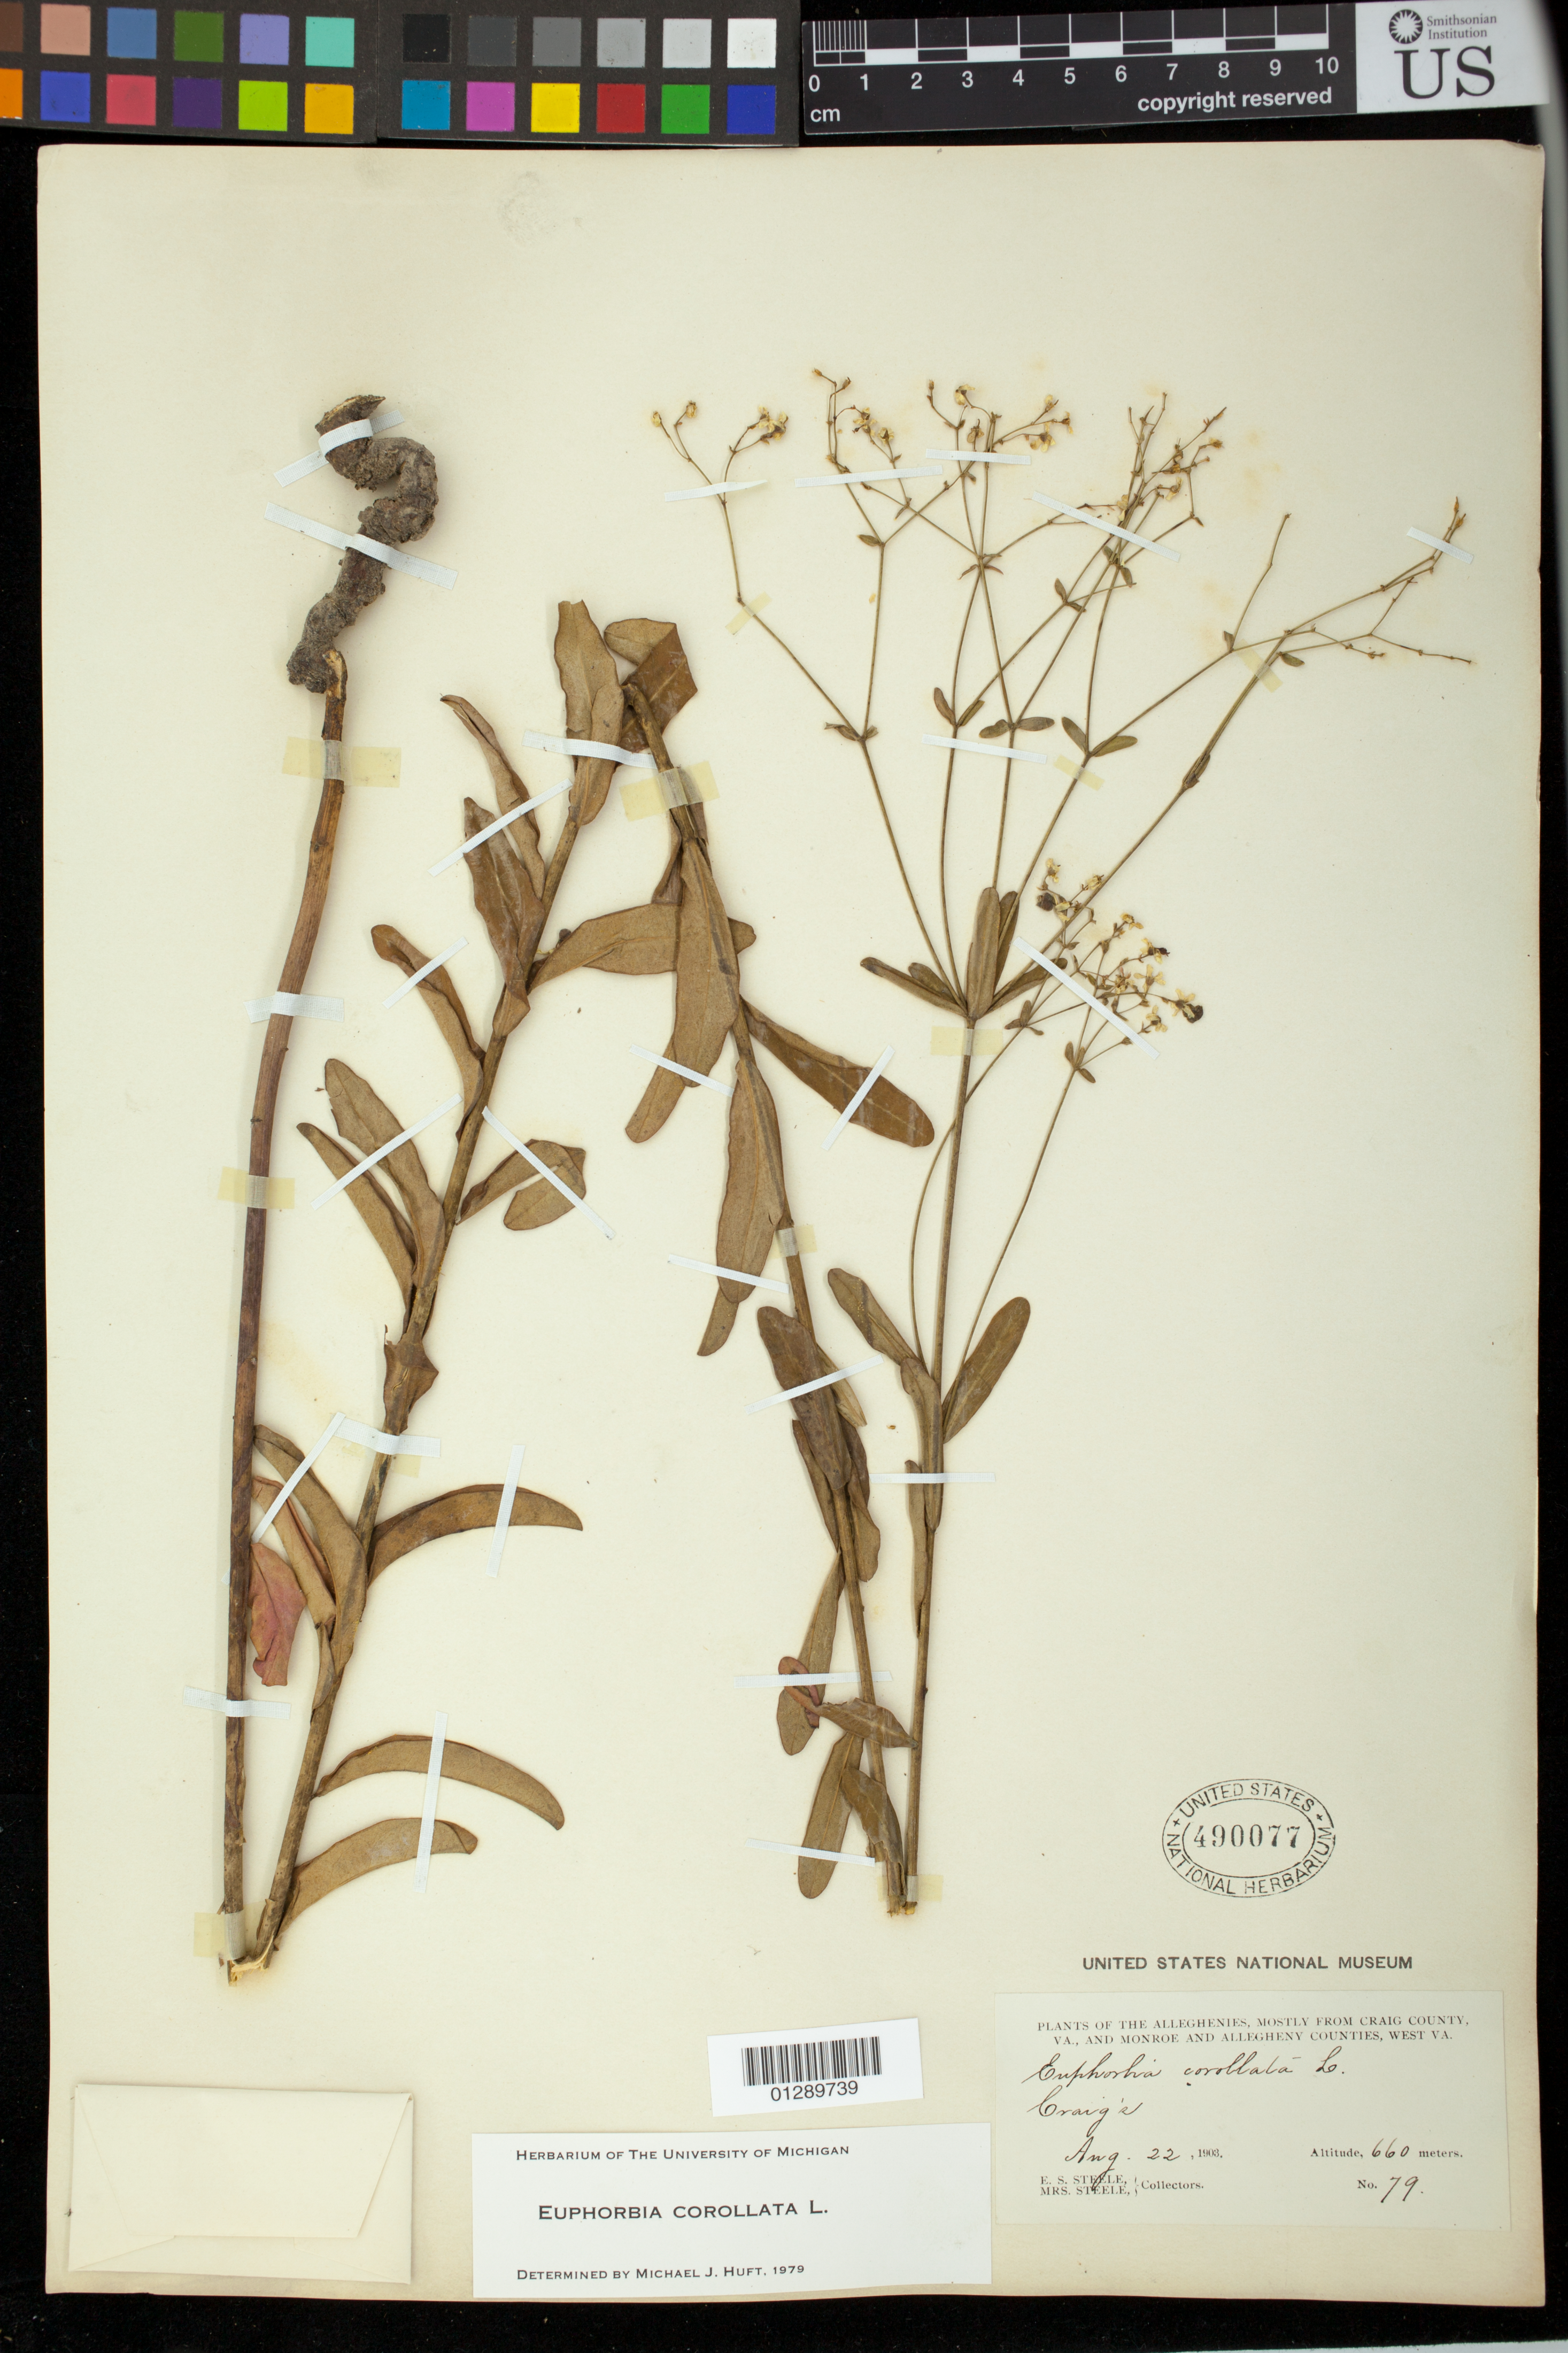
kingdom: Plantae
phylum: Tracheophyta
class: Magnoliopsida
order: Malpighiales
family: Euphorbiaceae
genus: Euphorbia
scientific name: Euphorbia corollata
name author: L.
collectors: E. Steele & Mrs. E. S. Steele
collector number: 79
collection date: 1903-08-22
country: United States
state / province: West Virginia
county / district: Craig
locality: Craig's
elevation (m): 660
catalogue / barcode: US 490077